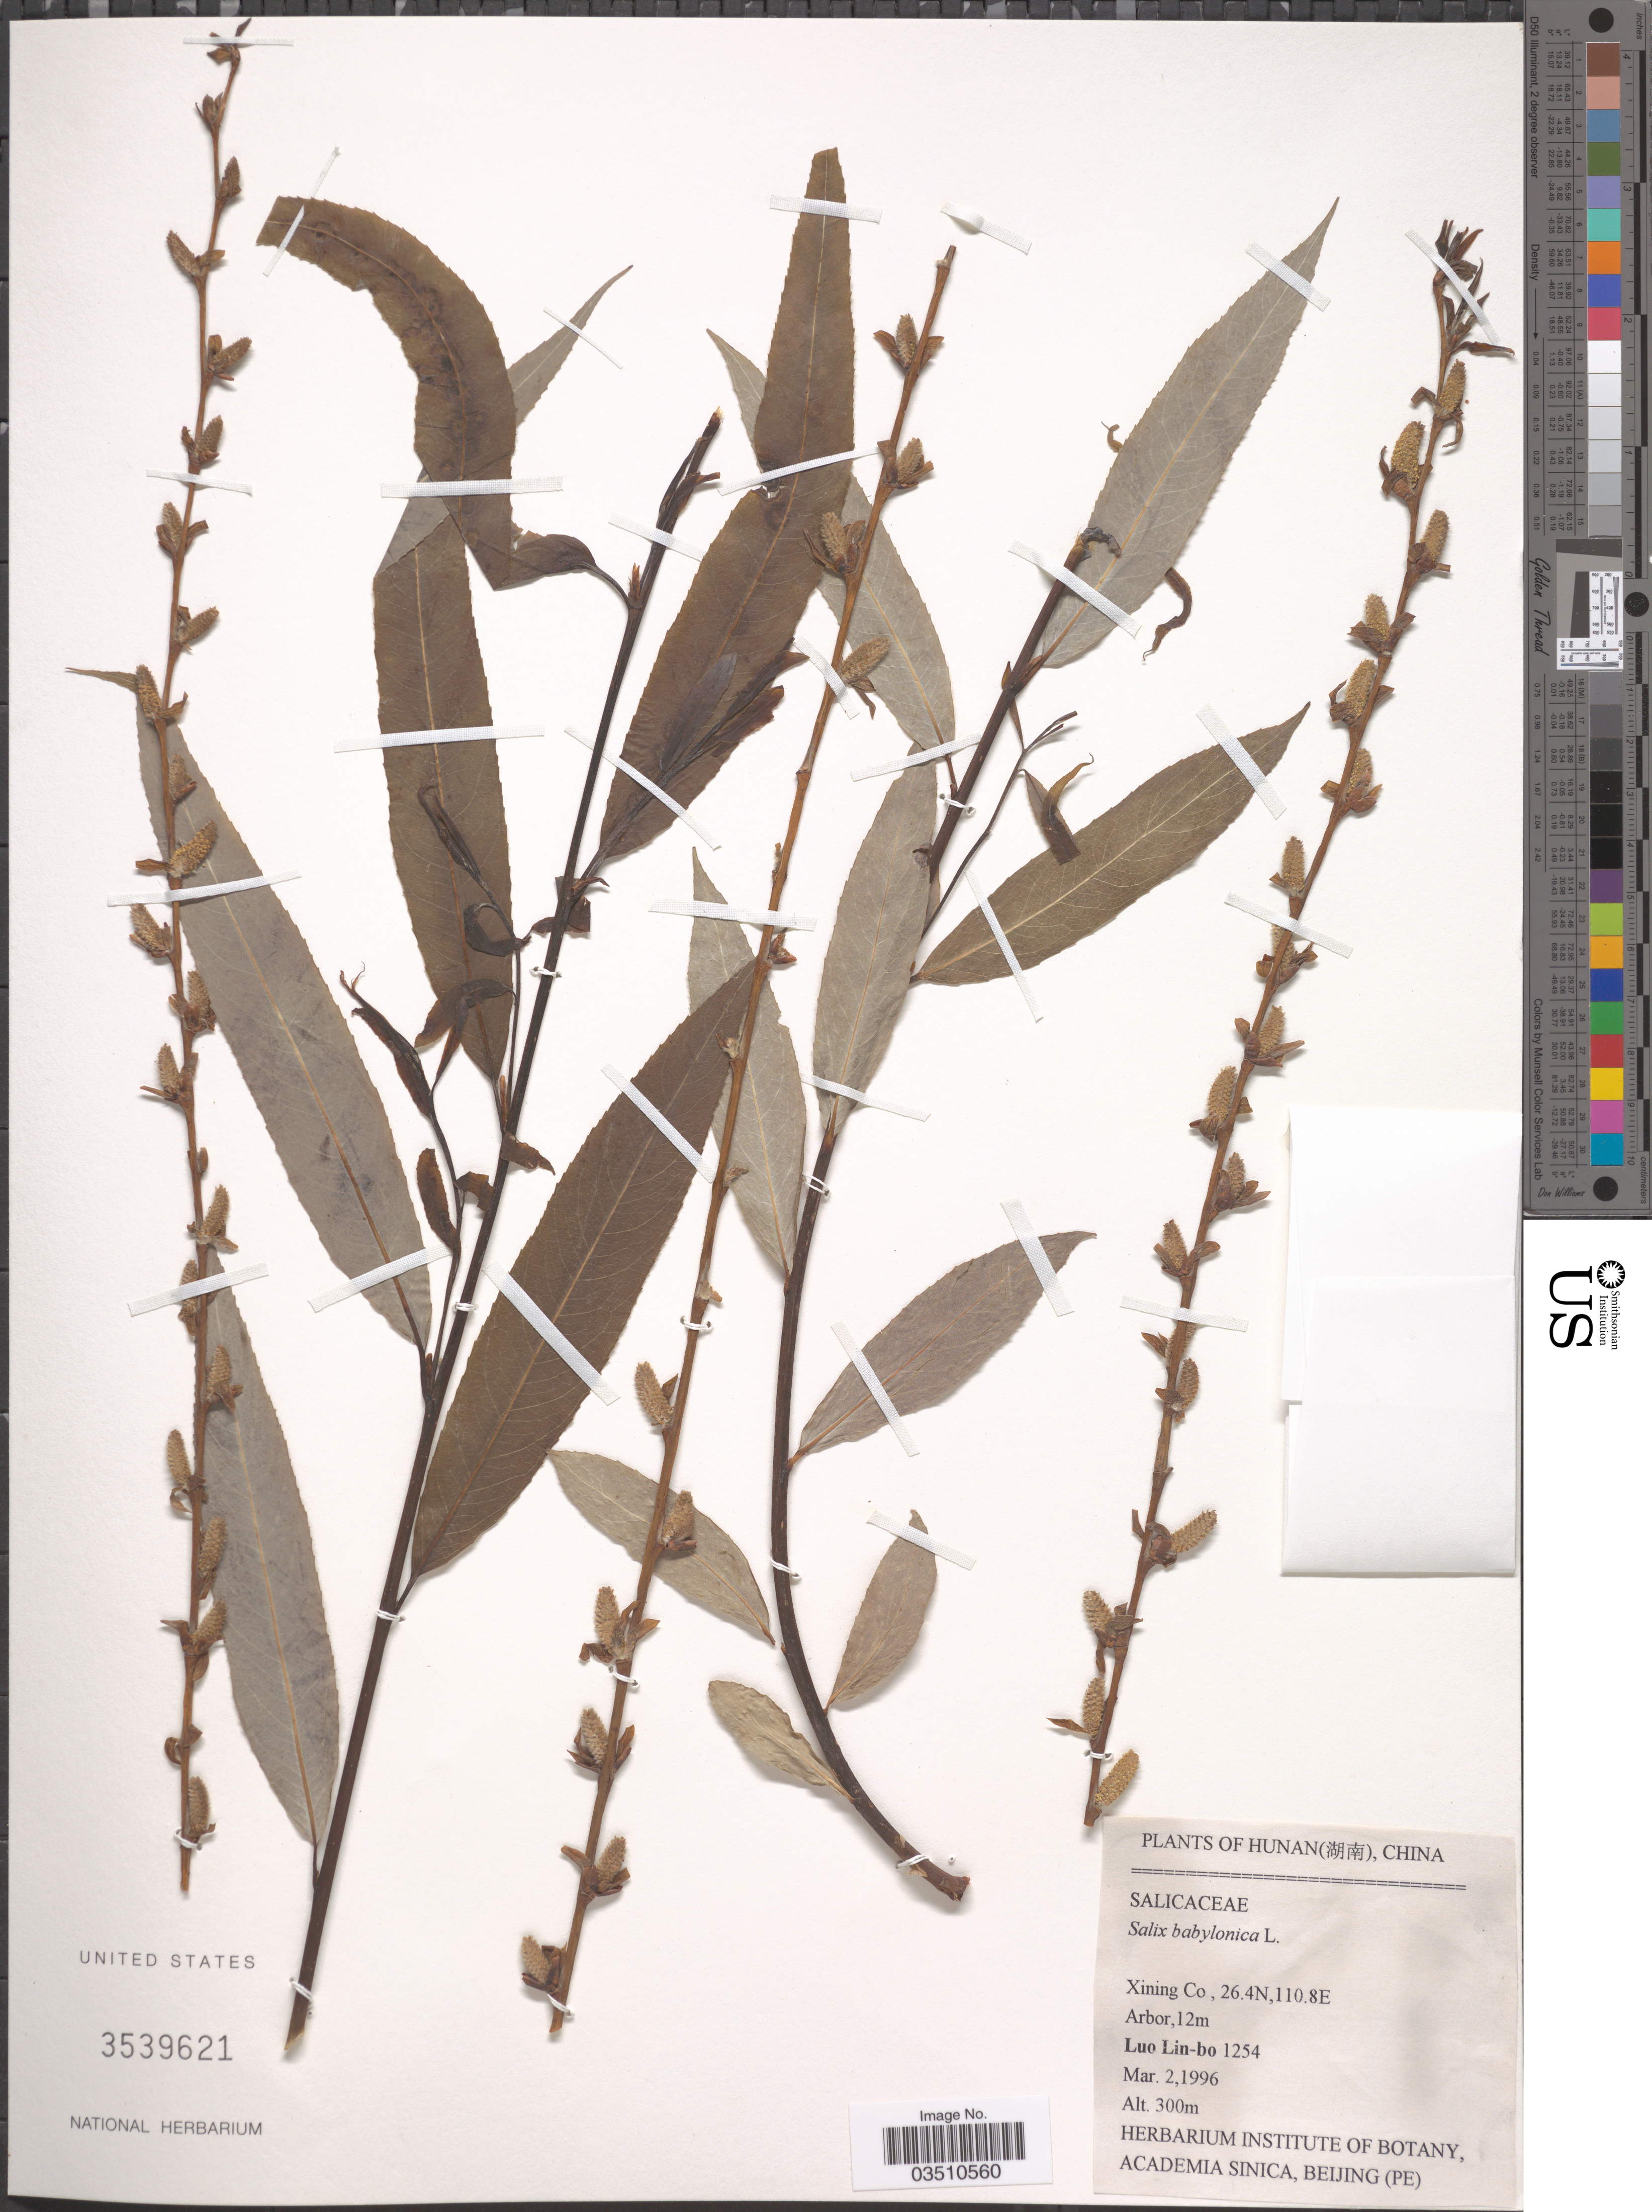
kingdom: Plantae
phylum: Tracheophyta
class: Magnoliopsida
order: Malpighiales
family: Salicaceae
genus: Salix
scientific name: Salix babylonica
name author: L.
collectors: L. Lin-bo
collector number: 1254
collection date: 1996-03-02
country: China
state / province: Hunan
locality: Xining Co.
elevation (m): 300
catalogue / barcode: US 3539621